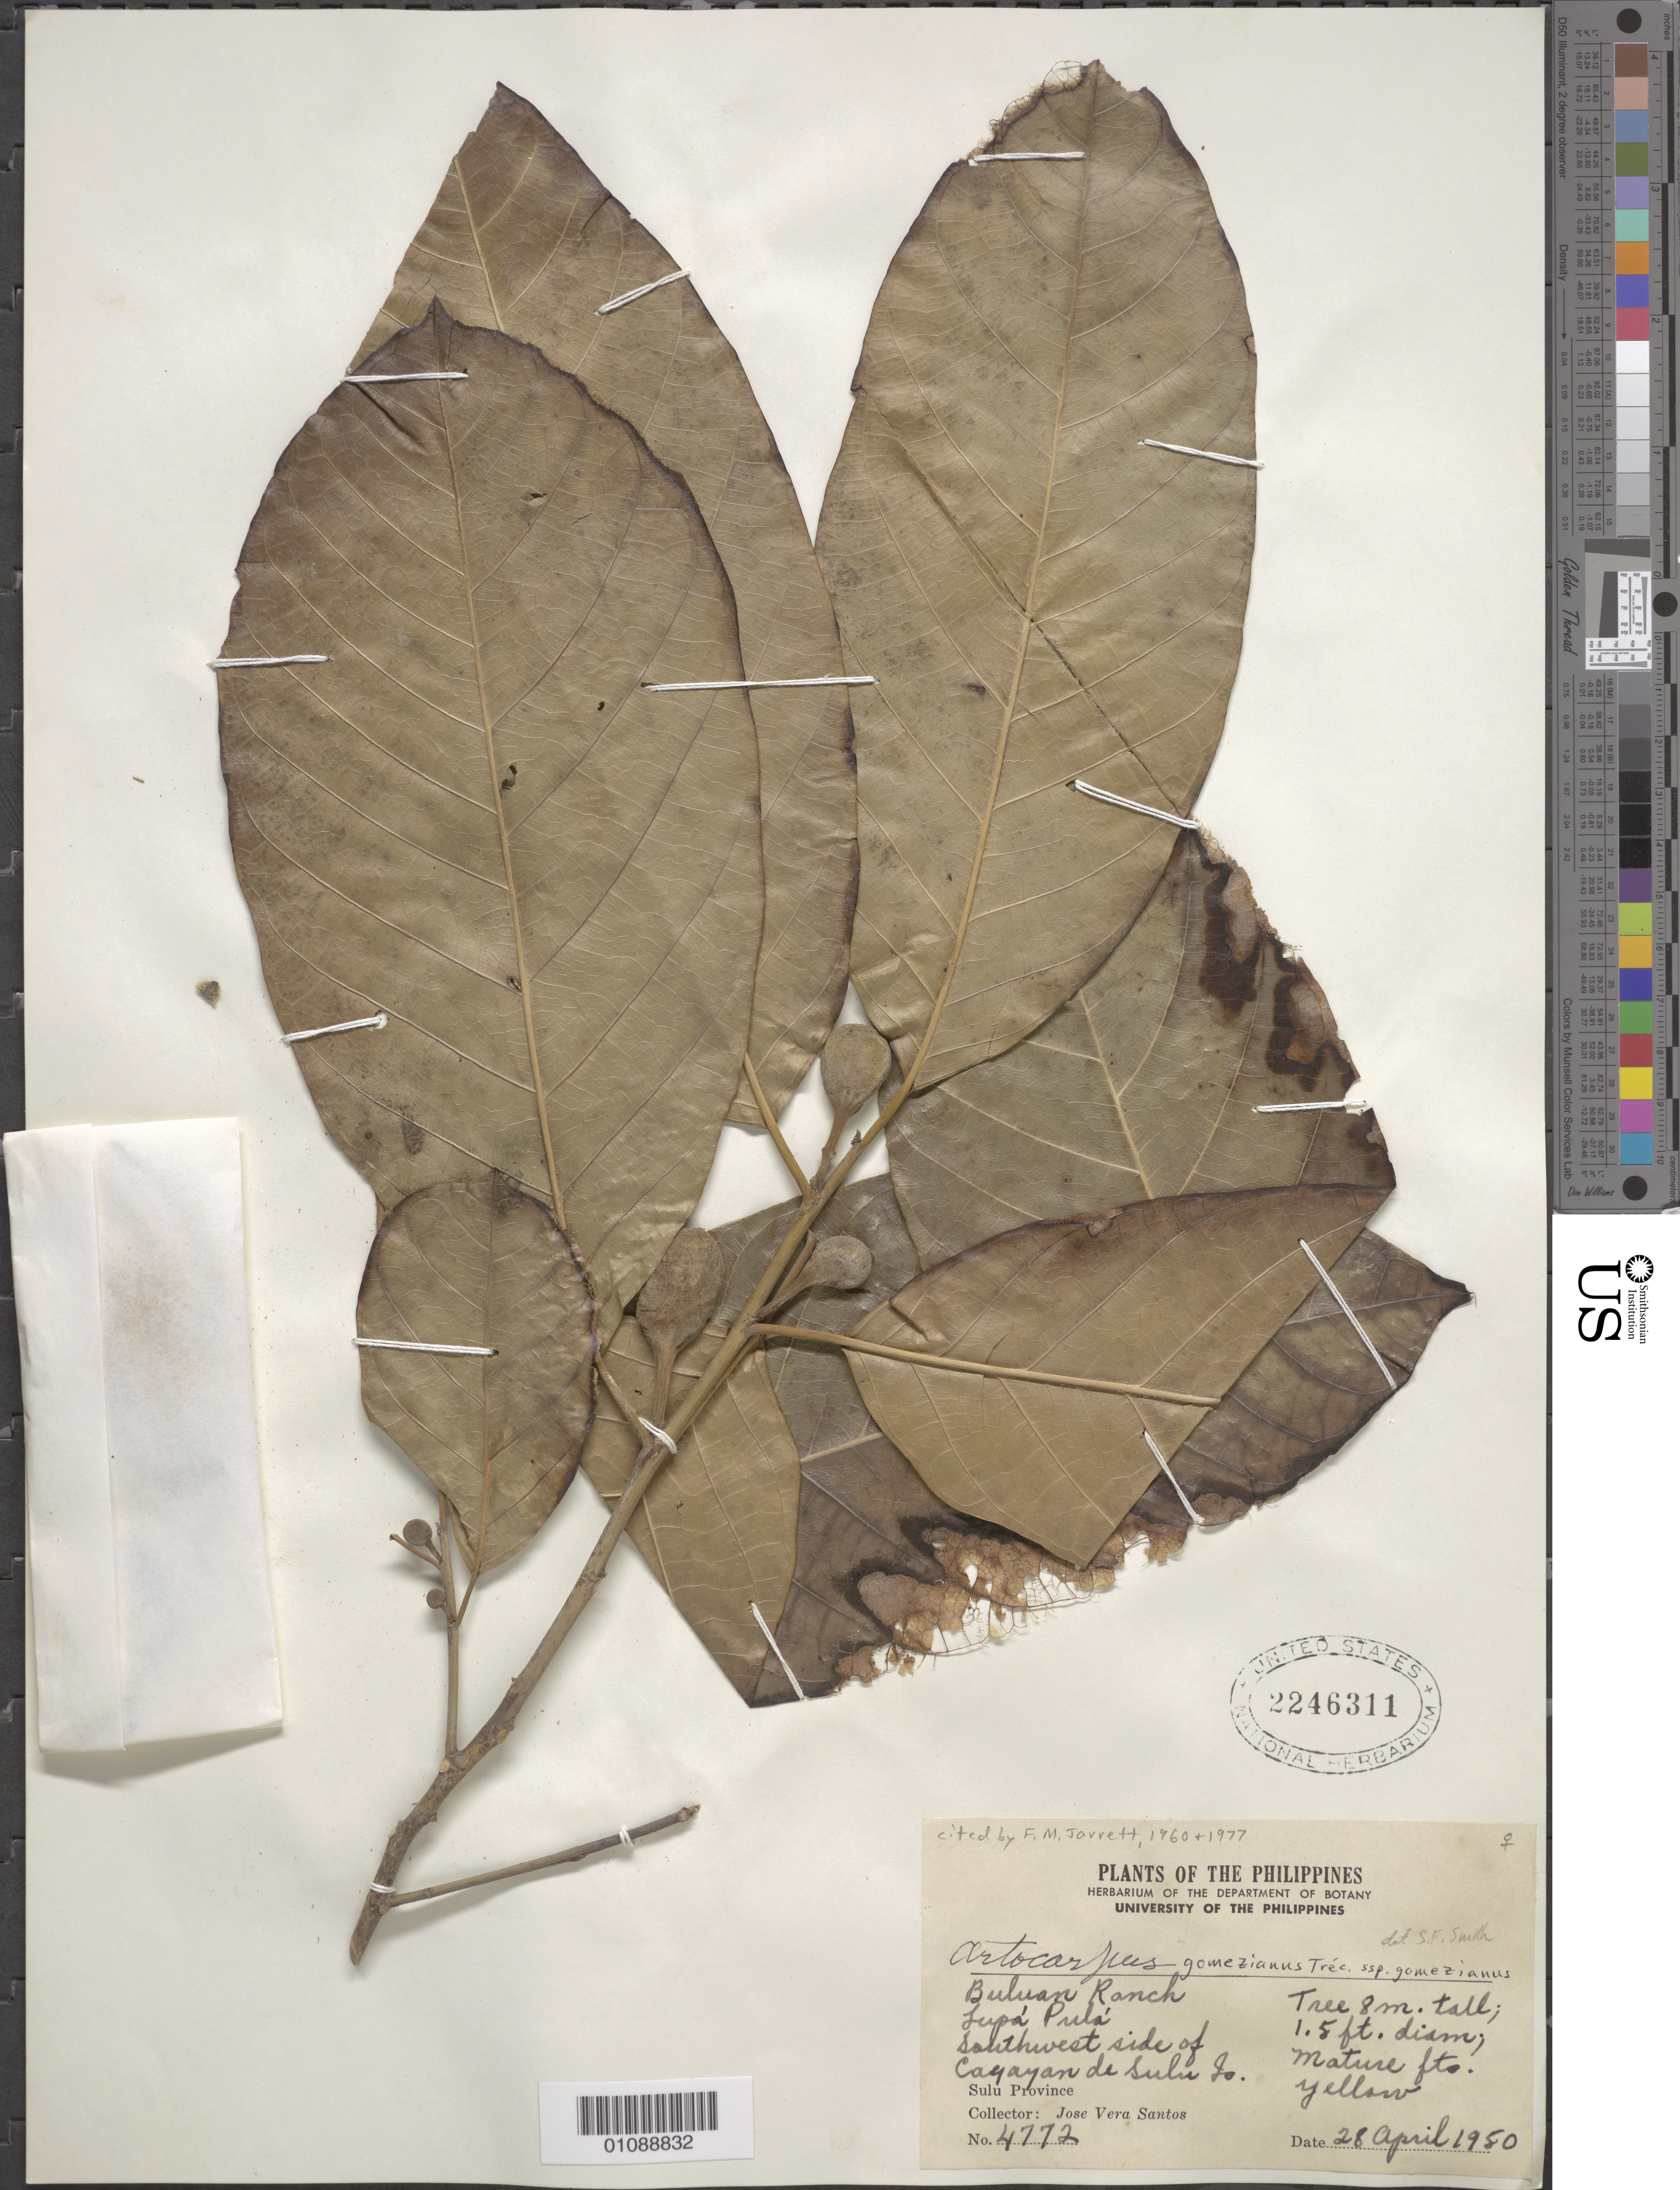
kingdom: Plantae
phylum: Tracheophyta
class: Magnoliopsida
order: Rosales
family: Moraceae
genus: Artocarpus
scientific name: Artocarpus gomezianus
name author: Wall. ex Trécul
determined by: Smith, Stephen F., (US), NMNH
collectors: J. V. Santos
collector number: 4772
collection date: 1950-04-28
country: Philippines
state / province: Muslim Mindanao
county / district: Sulu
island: Sulu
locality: Buluan Ranch, Lupa Pula, SW side of Cayayan de Sulu.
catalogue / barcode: US 2246311